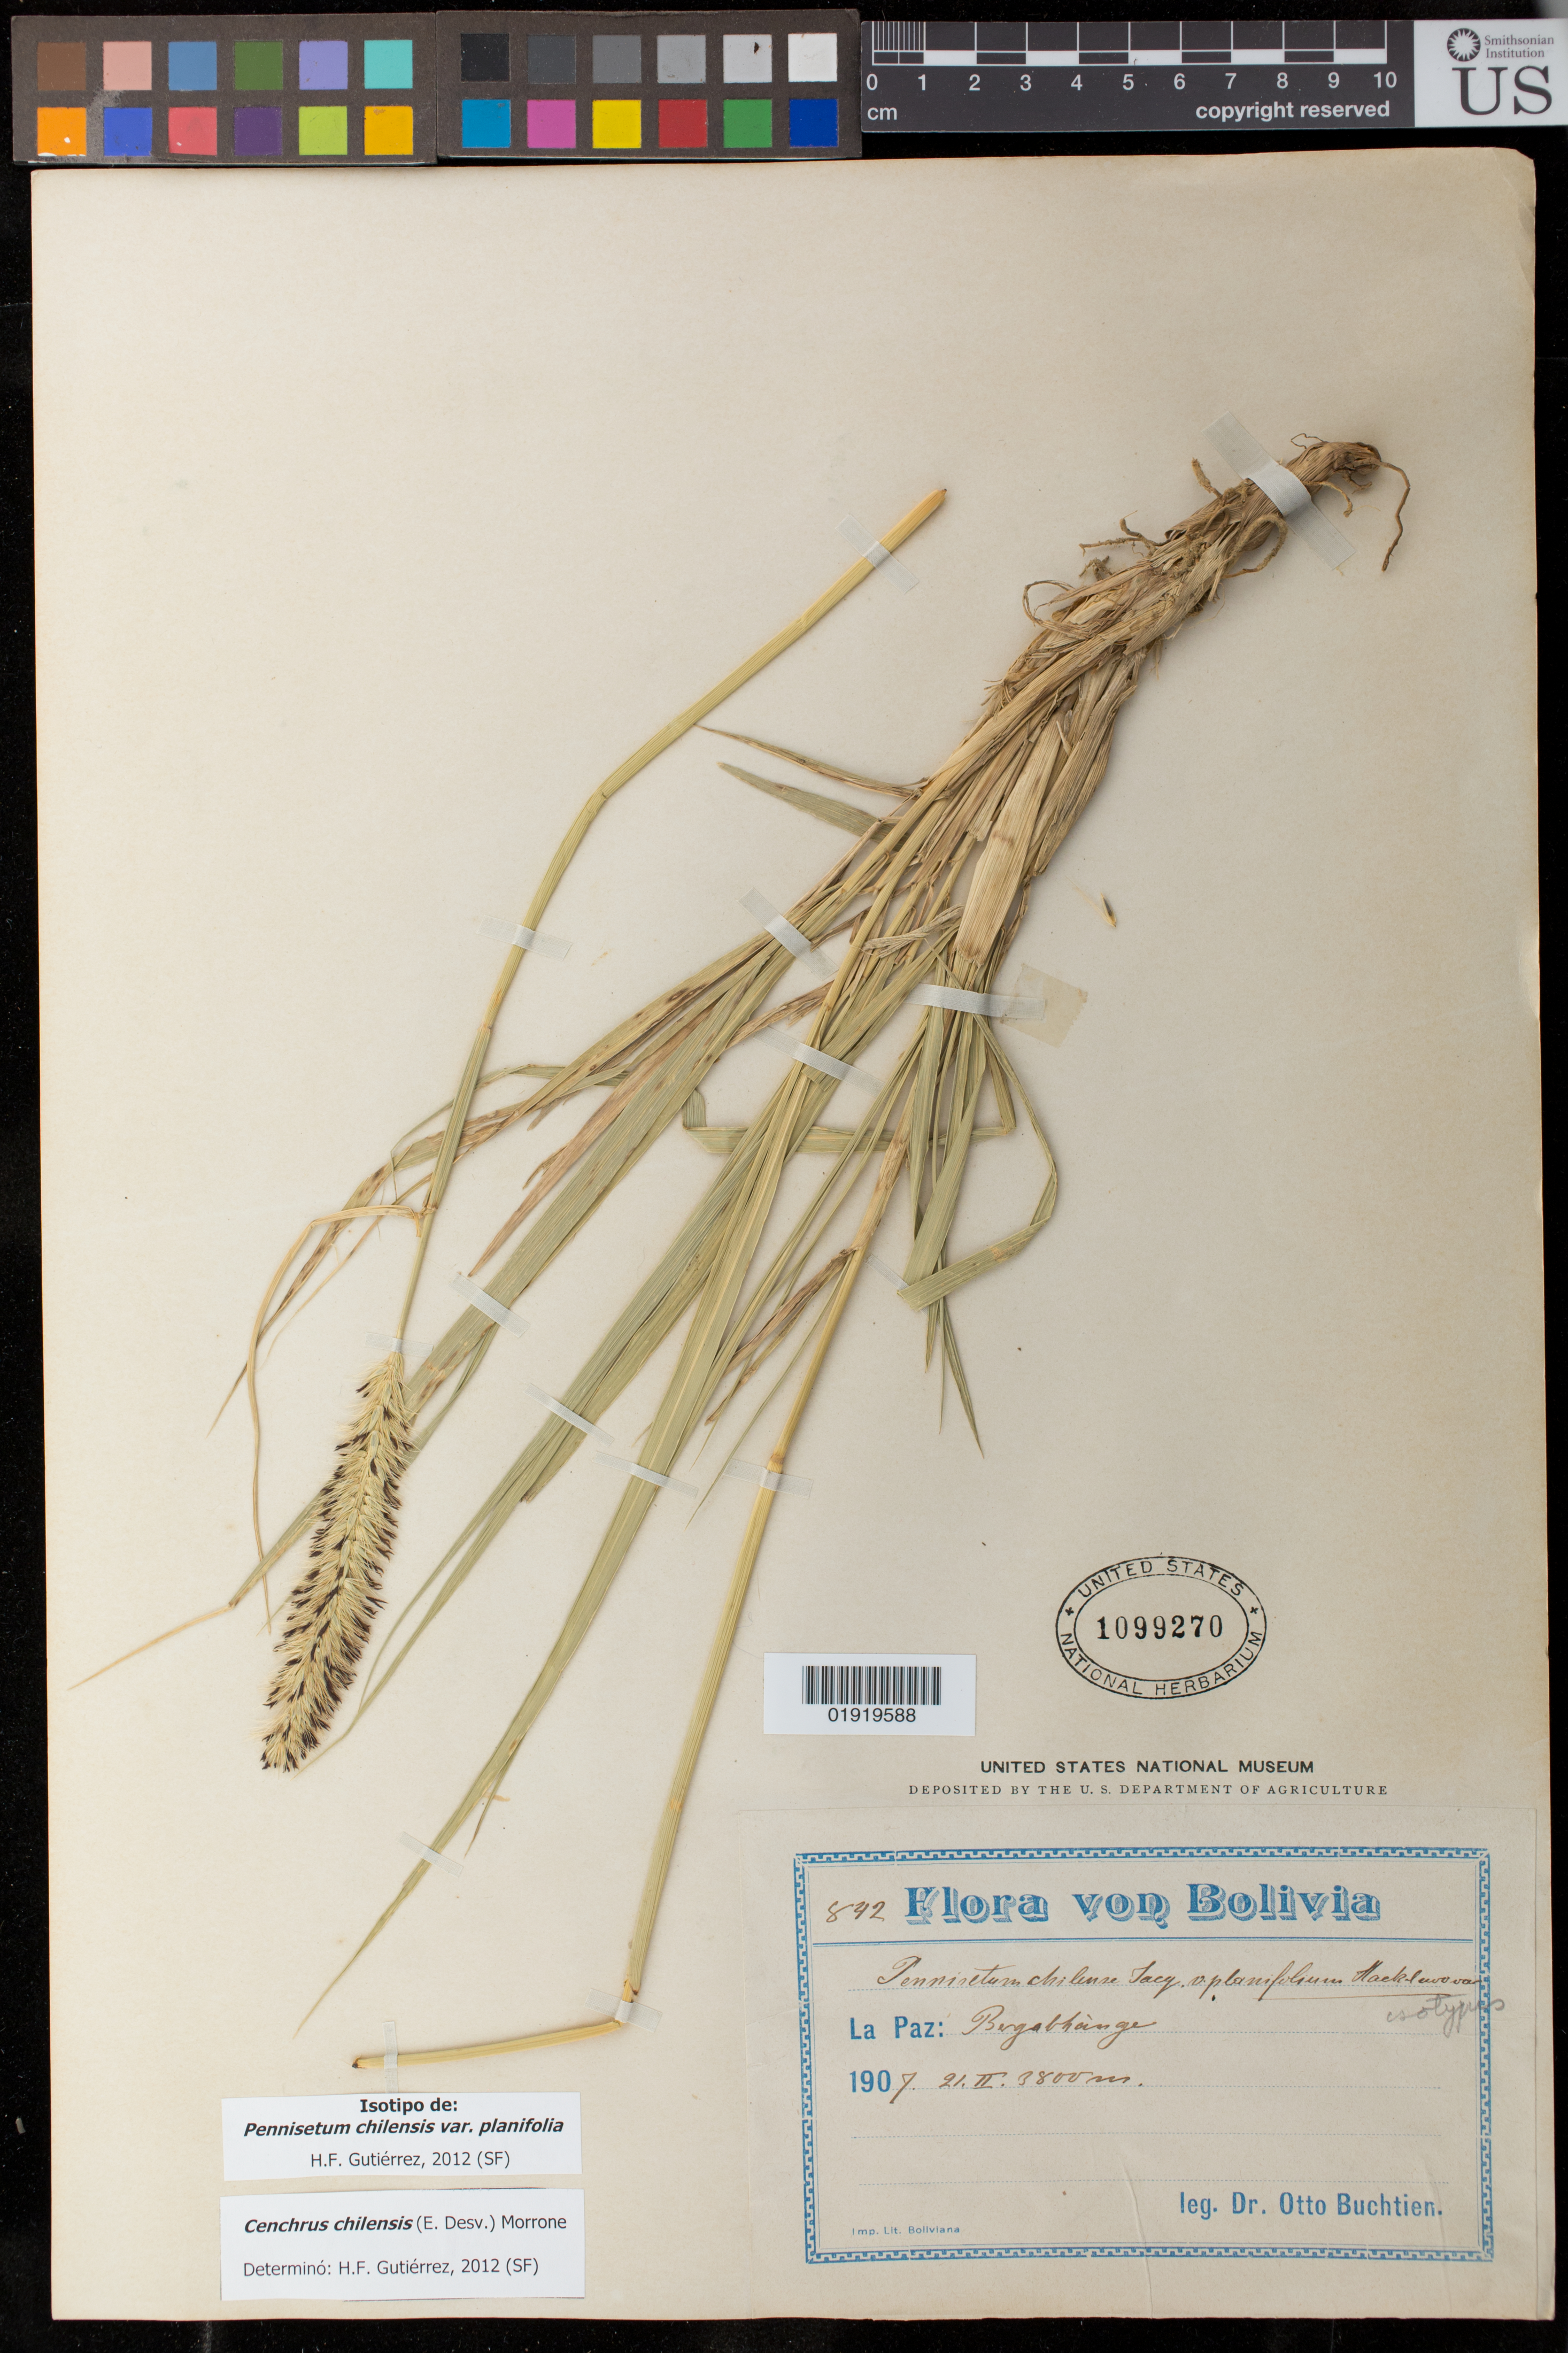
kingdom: Plantae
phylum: Tracheophyta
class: Liliopsida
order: Poales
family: Poaceae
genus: Pennisetum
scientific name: Pennisetum chilense var. planifolia Hack., nom. nud.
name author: Hack. in Buchtien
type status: Voucher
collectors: O. Buchtien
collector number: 842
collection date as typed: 1907. 21. II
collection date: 1907-02-21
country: Bolivia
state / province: La Paz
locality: Trockne Bergabhänge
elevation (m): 3800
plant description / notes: Dubiously type material; annotated as "isotype" by H.F. Gutiérrez (2012), but no valid publication of this name found. There is also fragmentary material in the main herbarium of Buchtien 842, not identified as type material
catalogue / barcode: US 1099270